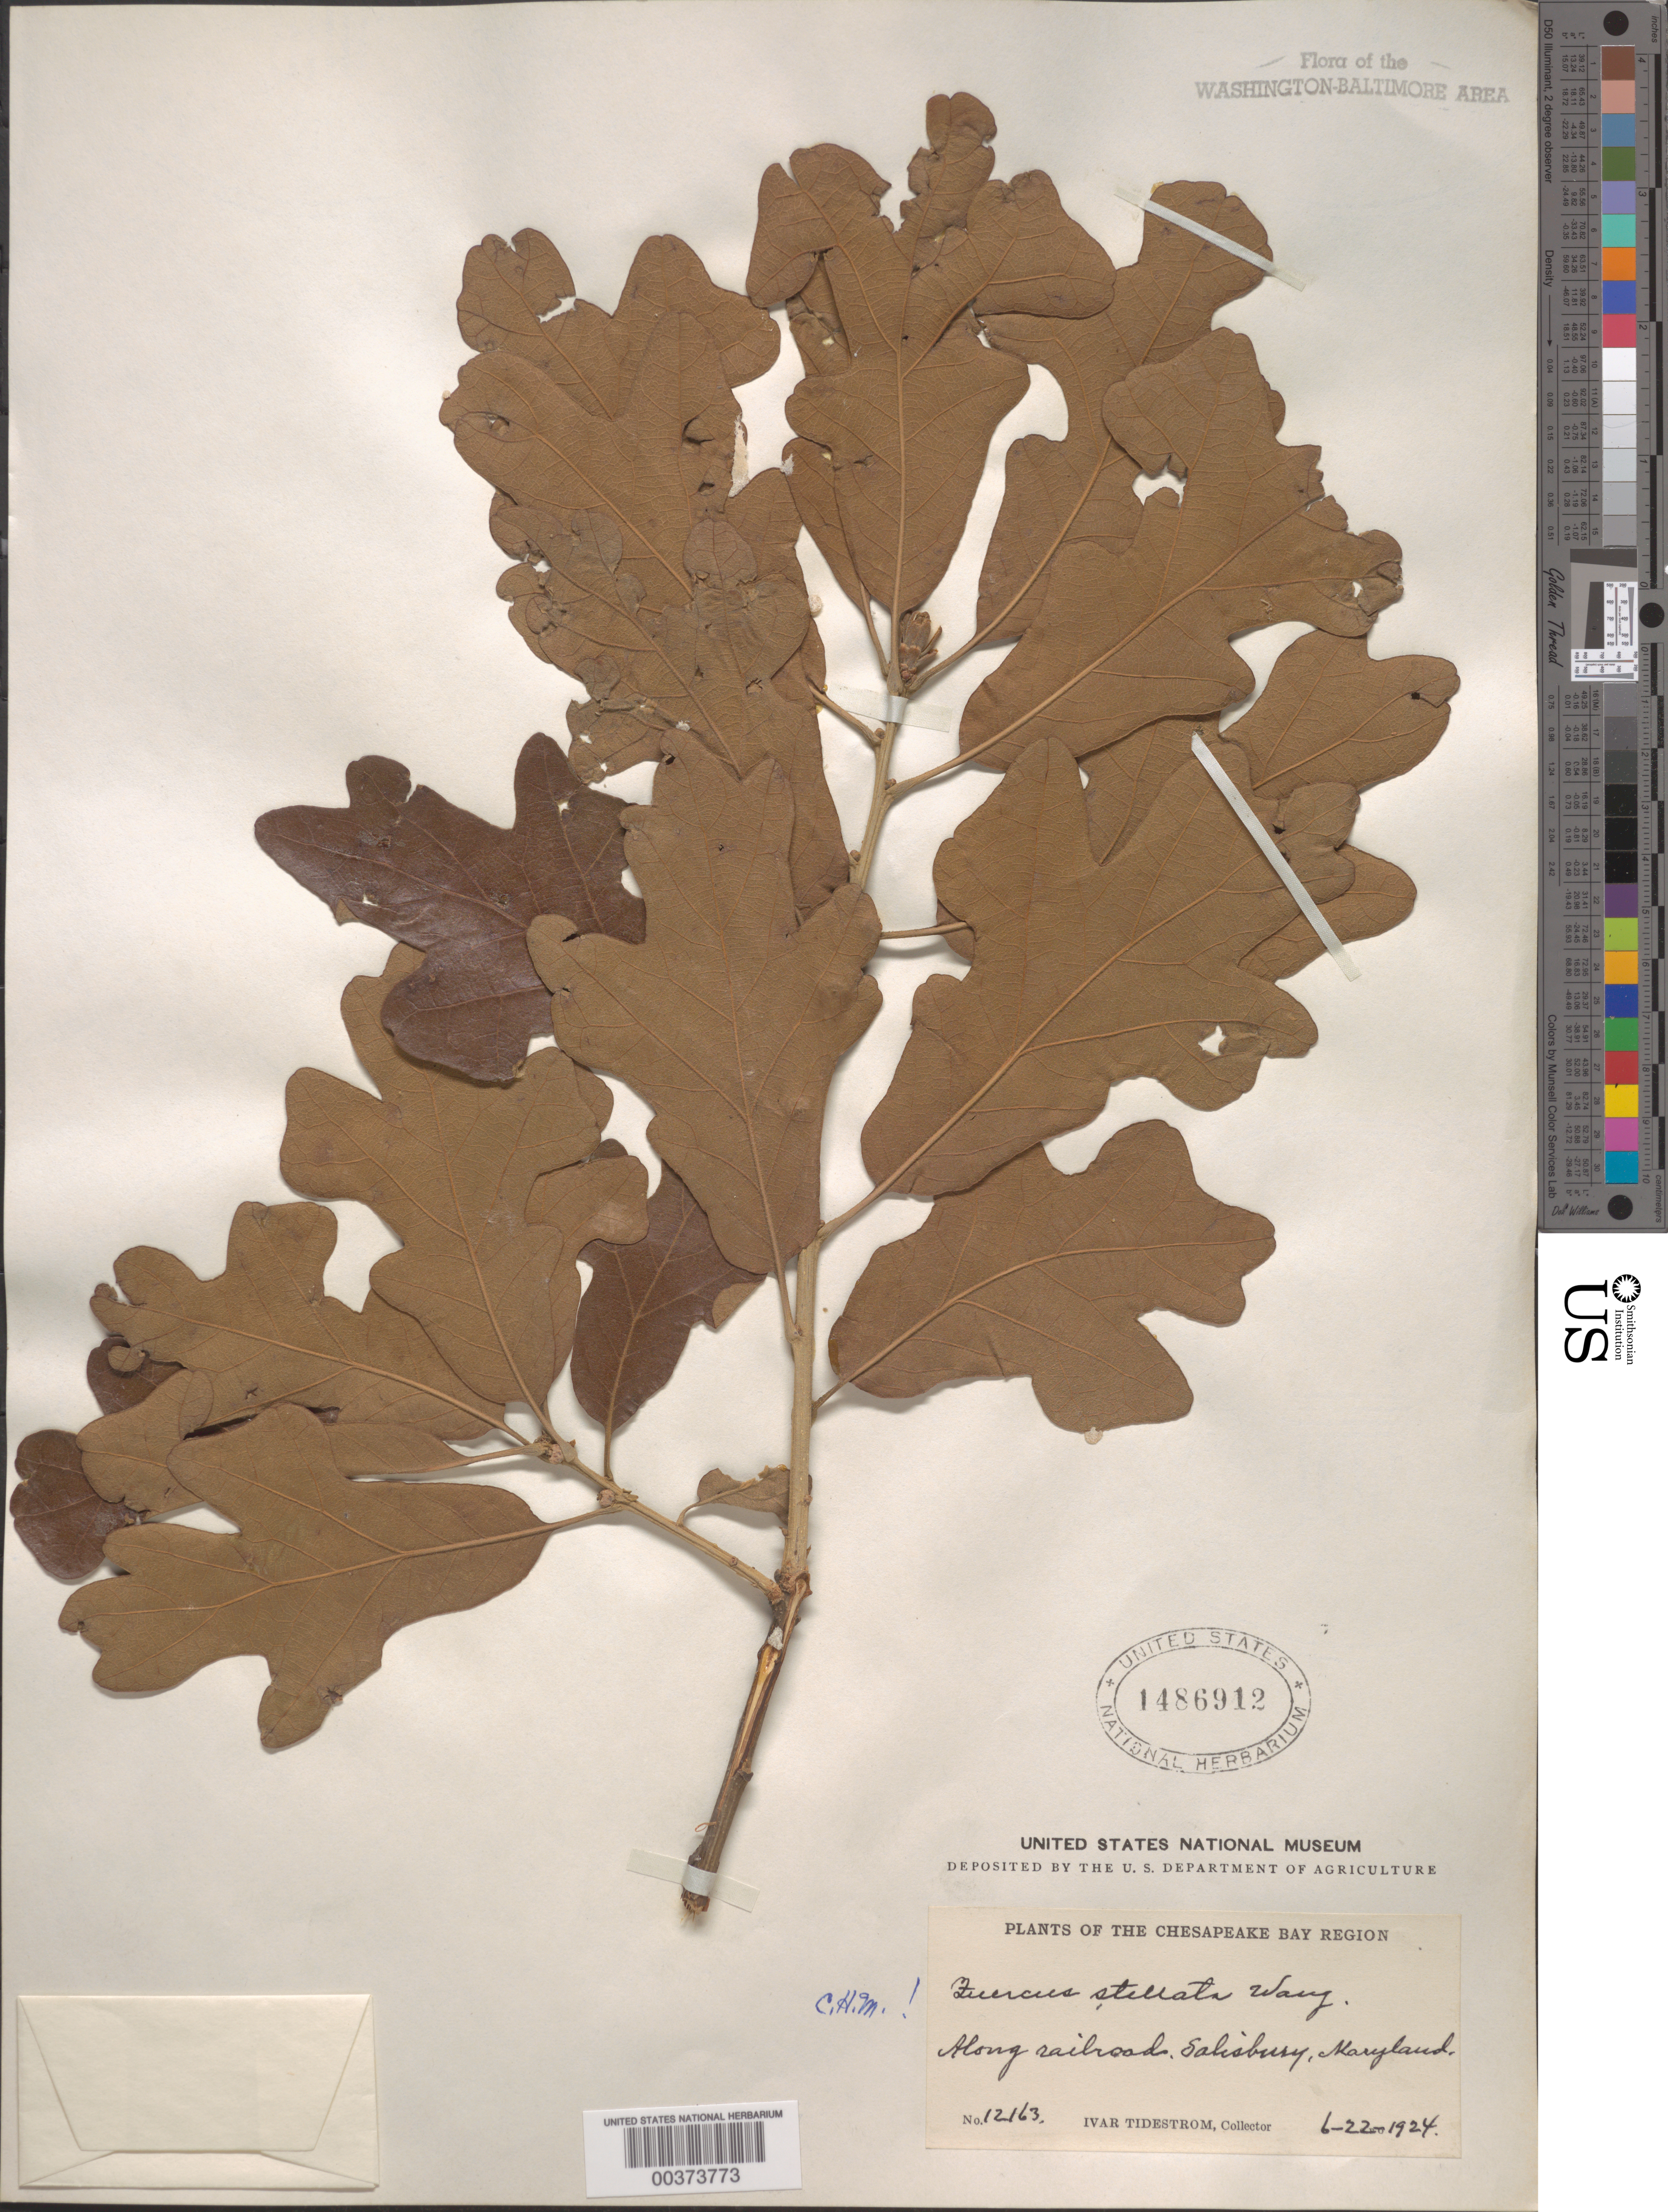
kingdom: Plantae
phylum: Tracheophyta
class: Magnoliopsida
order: Fagales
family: Fagaceae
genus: Quercus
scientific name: Quercus stellata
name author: Wangenh.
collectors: I. F. Tidestrom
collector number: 12163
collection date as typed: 22 Jun 1924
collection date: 1924-06-22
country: United States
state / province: Maryland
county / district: Wicomico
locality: Salisbury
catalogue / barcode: US 1486912